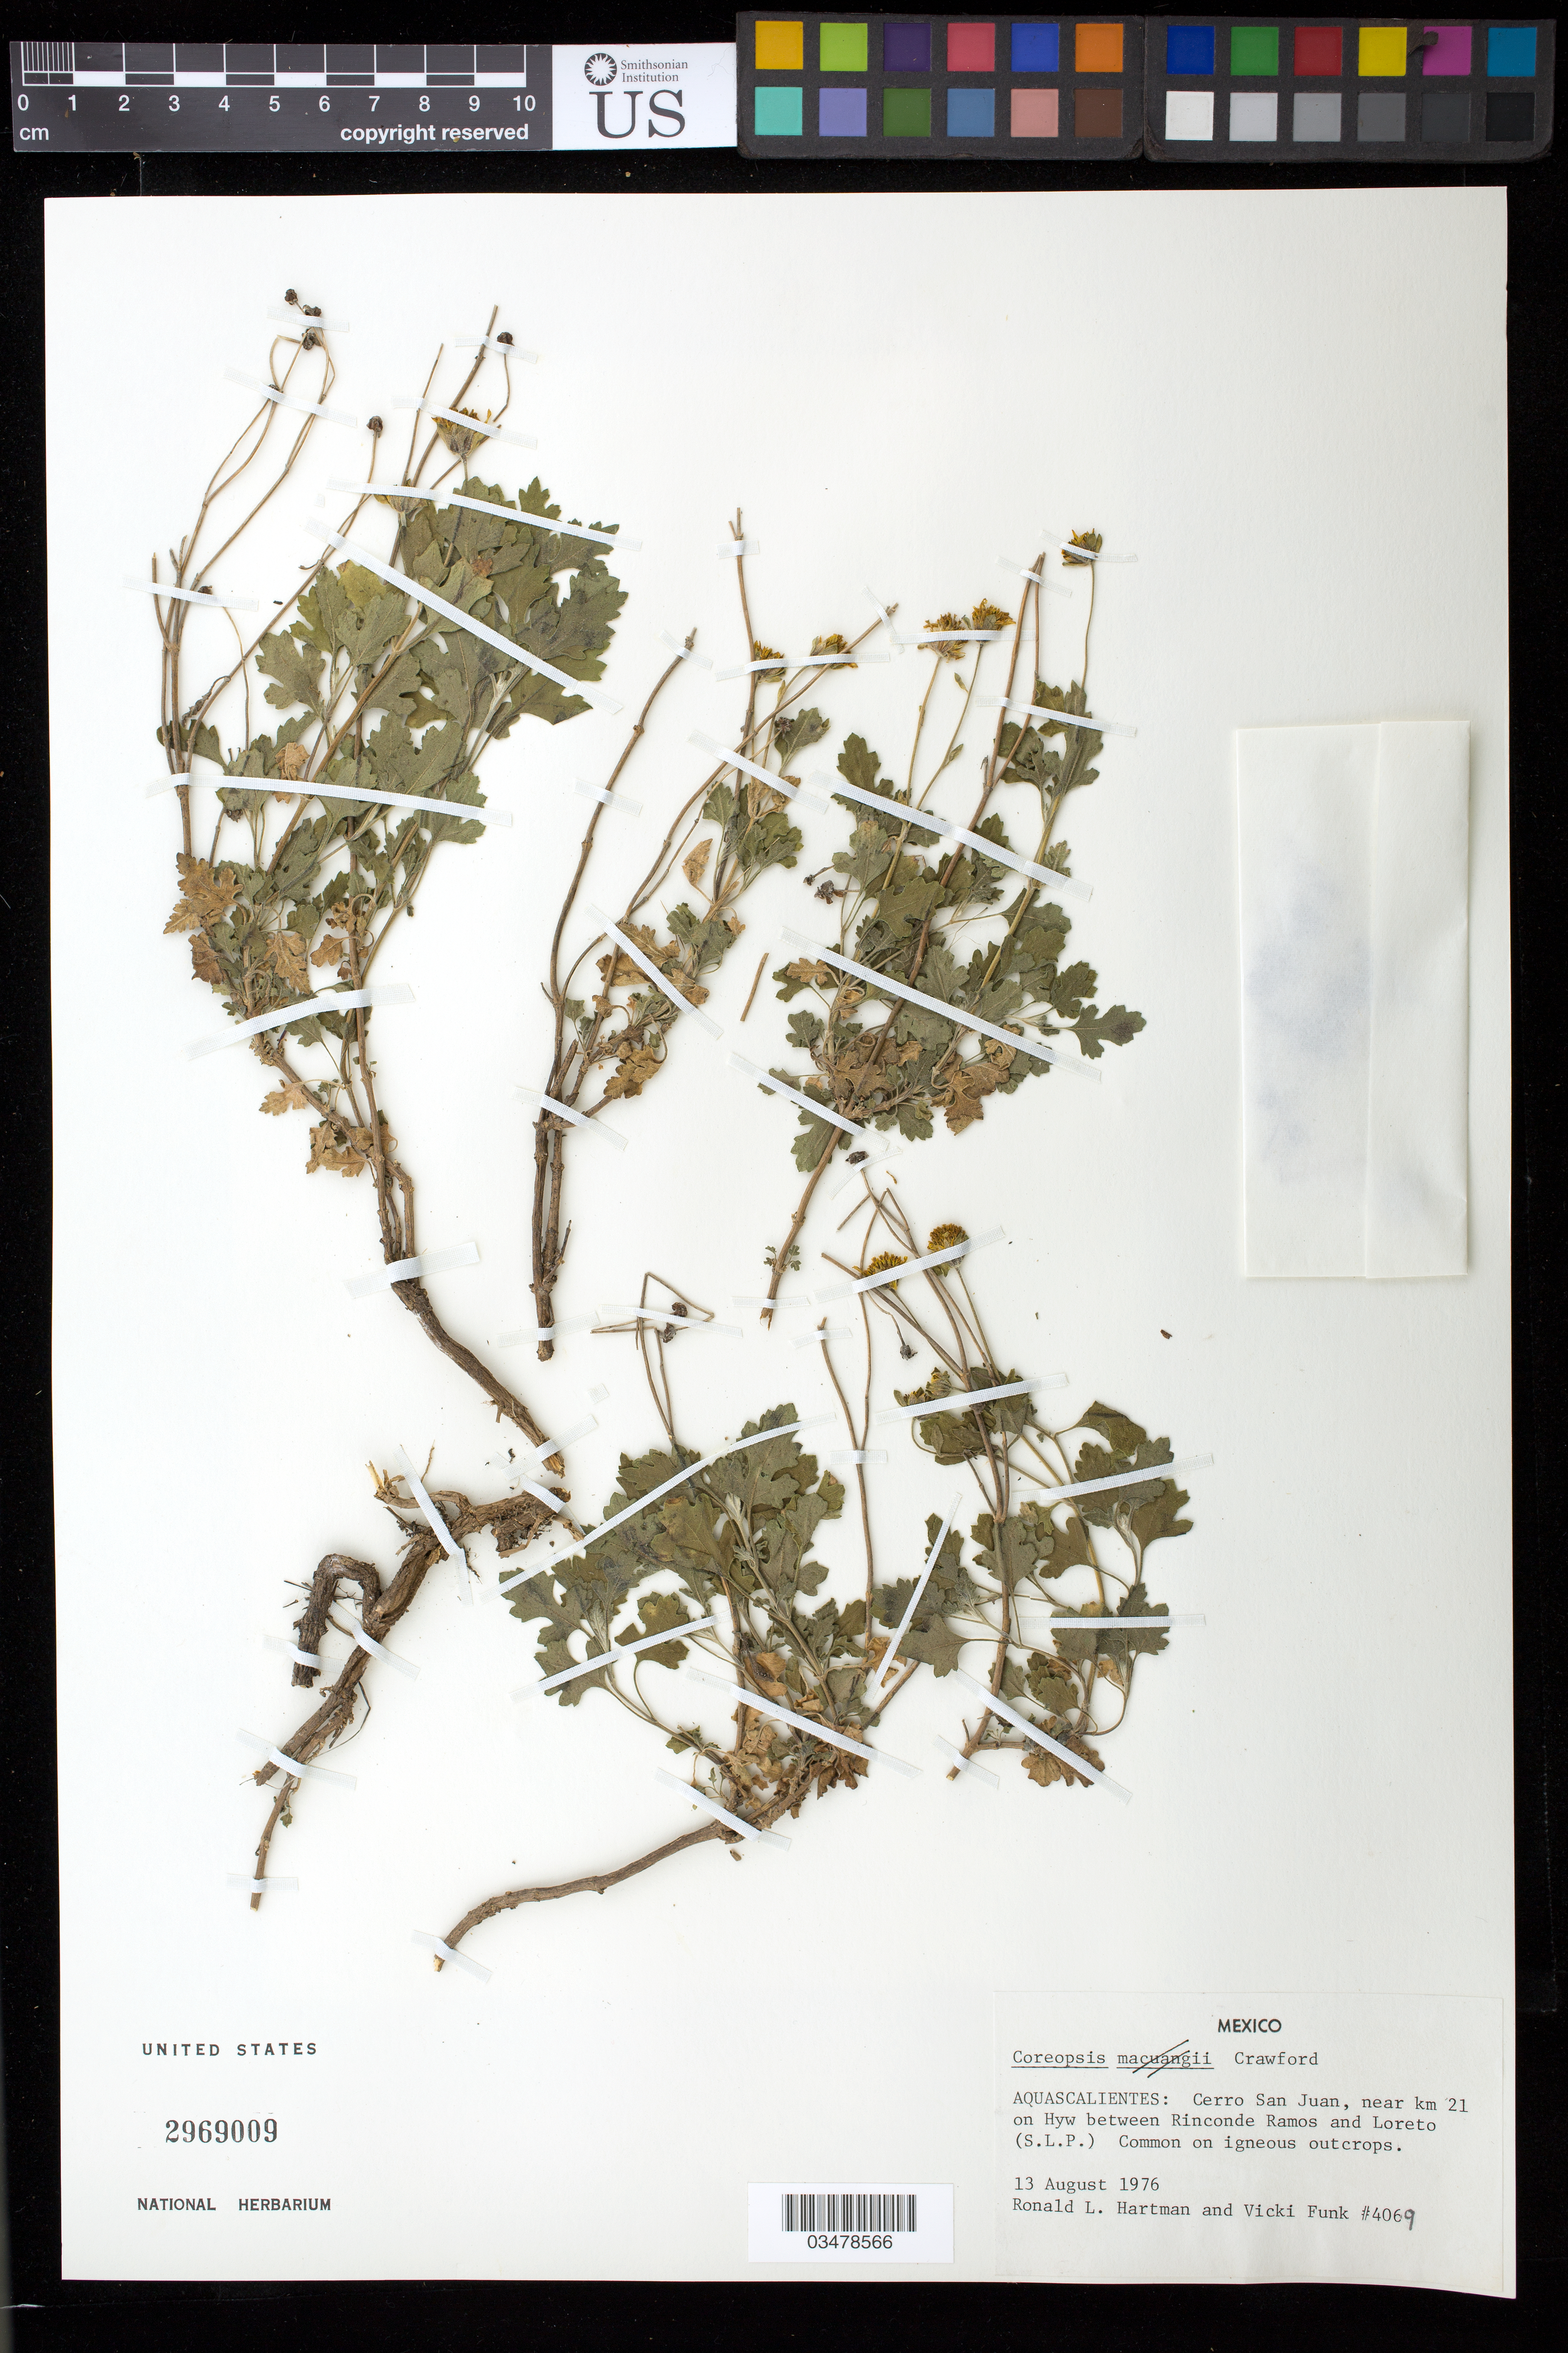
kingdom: Plantae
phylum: Tracheophyta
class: Magnoliopsida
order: Asterales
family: Asteraceae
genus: Coreopsis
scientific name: Coreopsis sp.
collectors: R. Hartman & V. Funk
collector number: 4069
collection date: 1976-08-13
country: Mexico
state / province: Aguascalientes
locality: Cerro San Juan, near km 21 on hwy between Rincon de Romos and Loreta ( SLP).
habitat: On igneous outcrops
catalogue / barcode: US 2969009